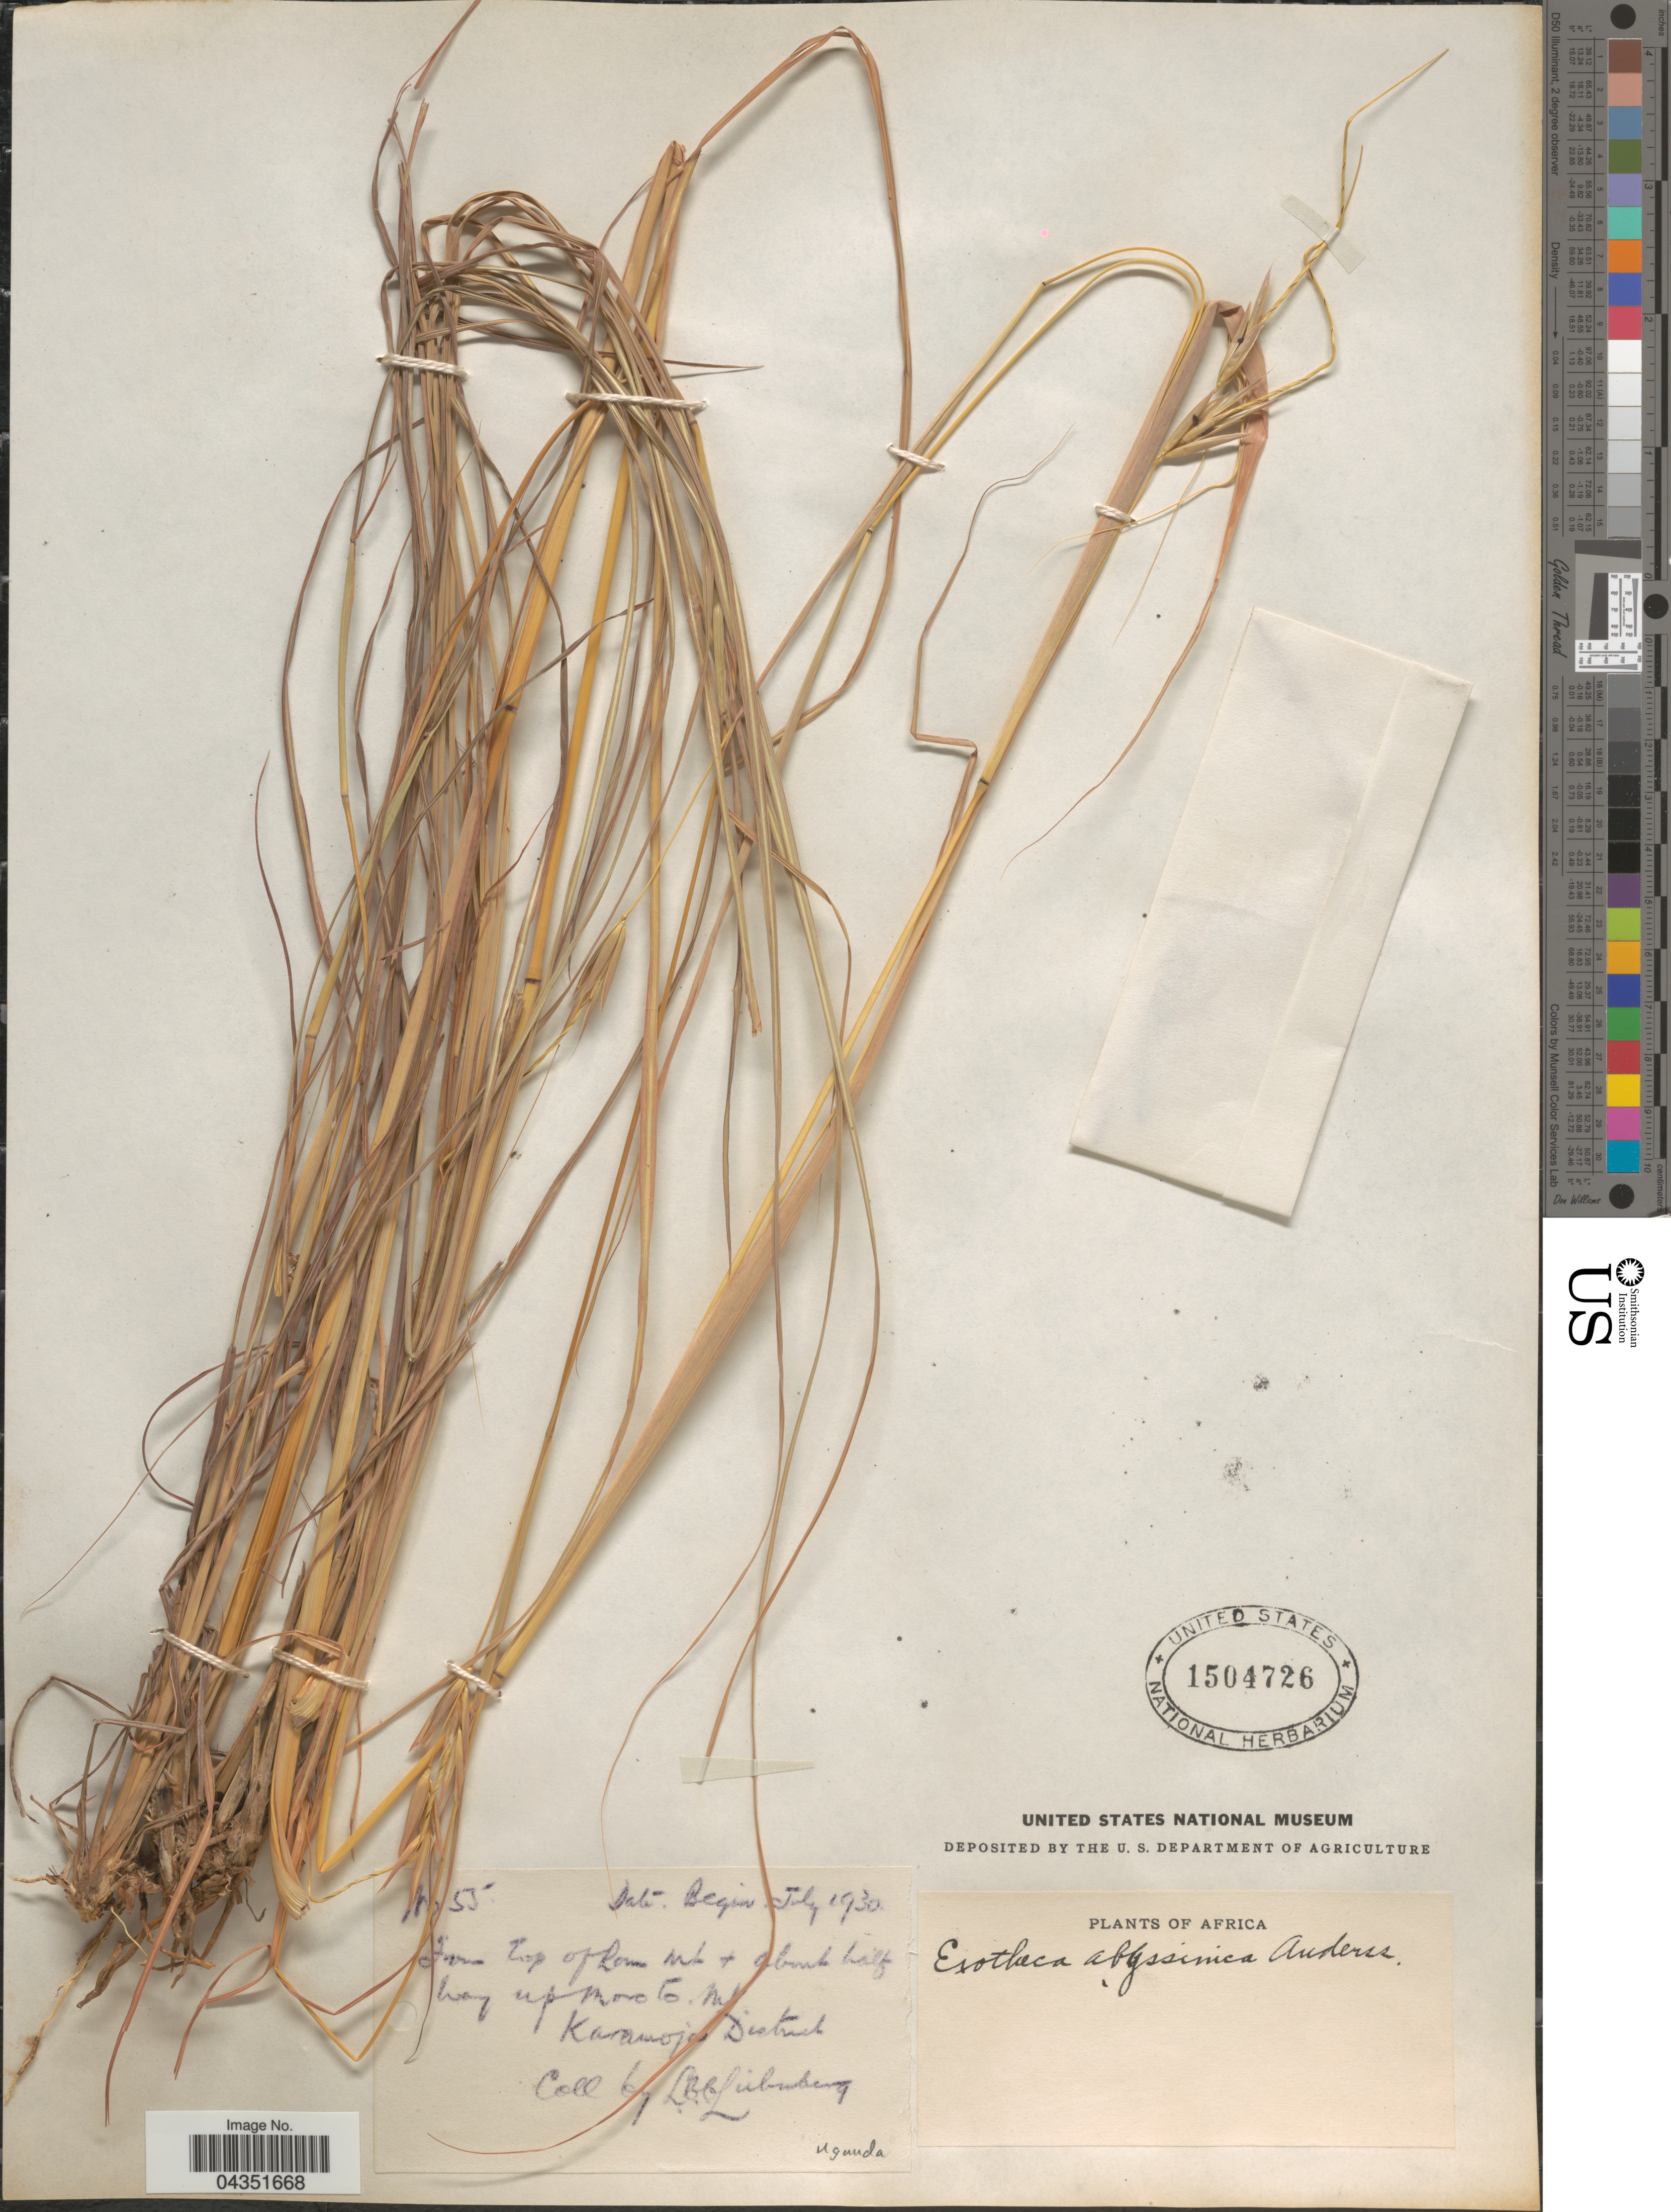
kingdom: Plantae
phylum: Tracheophyta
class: Liliopsida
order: Poales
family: Poaceae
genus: Exotheca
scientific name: Exotheca abyssinica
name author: (Hochst. ex A. Rich.) Andersson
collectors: L. Liebenberg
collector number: !55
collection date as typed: Begin July 1930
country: Uganda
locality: From Top of Rom Mt + about half way up Moroto Mt. Karamoja District.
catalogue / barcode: US 1504726